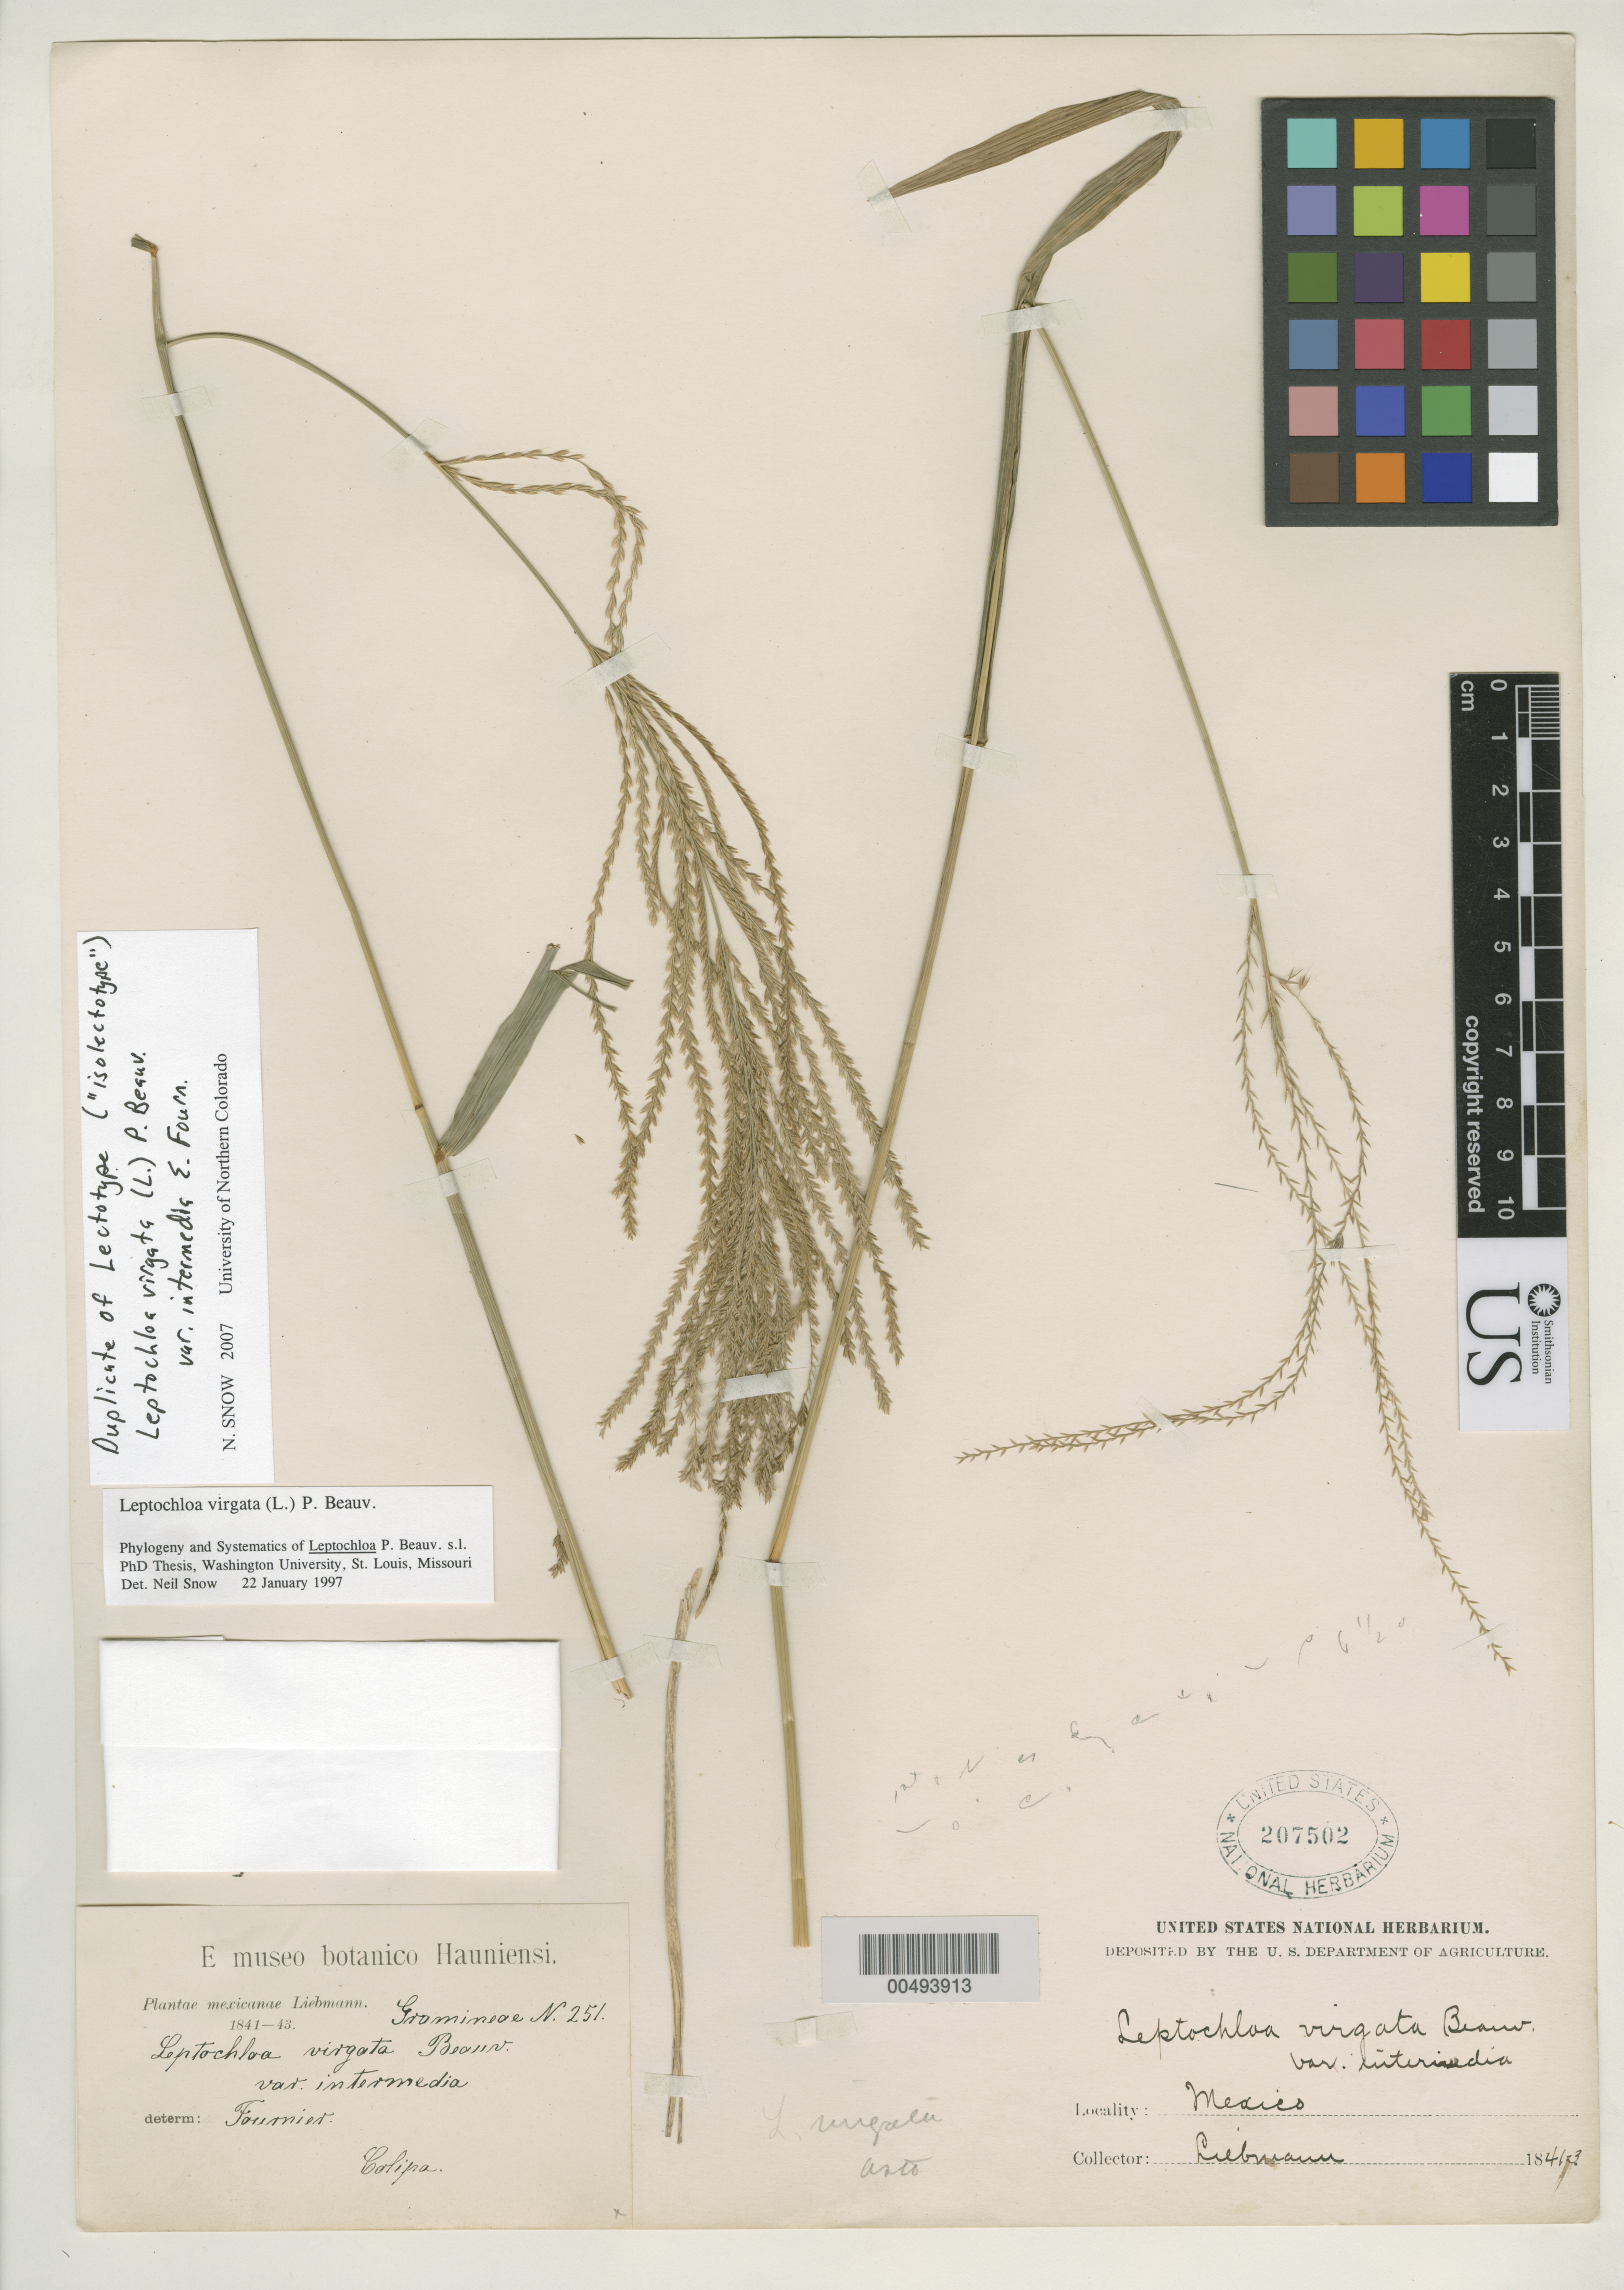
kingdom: Plantae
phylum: Tracheophyta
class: Liliopsida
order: Poales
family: Poaceae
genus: Leptochloa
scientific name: Leptochloa virgata var. intermedia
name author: E. Fourn.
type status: Syntype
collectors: F. M. Liebmann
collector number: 251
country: Mexico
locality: Colipa.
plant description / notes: Annotated as "duplicate of lectotype" by N. Snow (2007); lectotypification ined.?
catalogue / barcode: US 207502